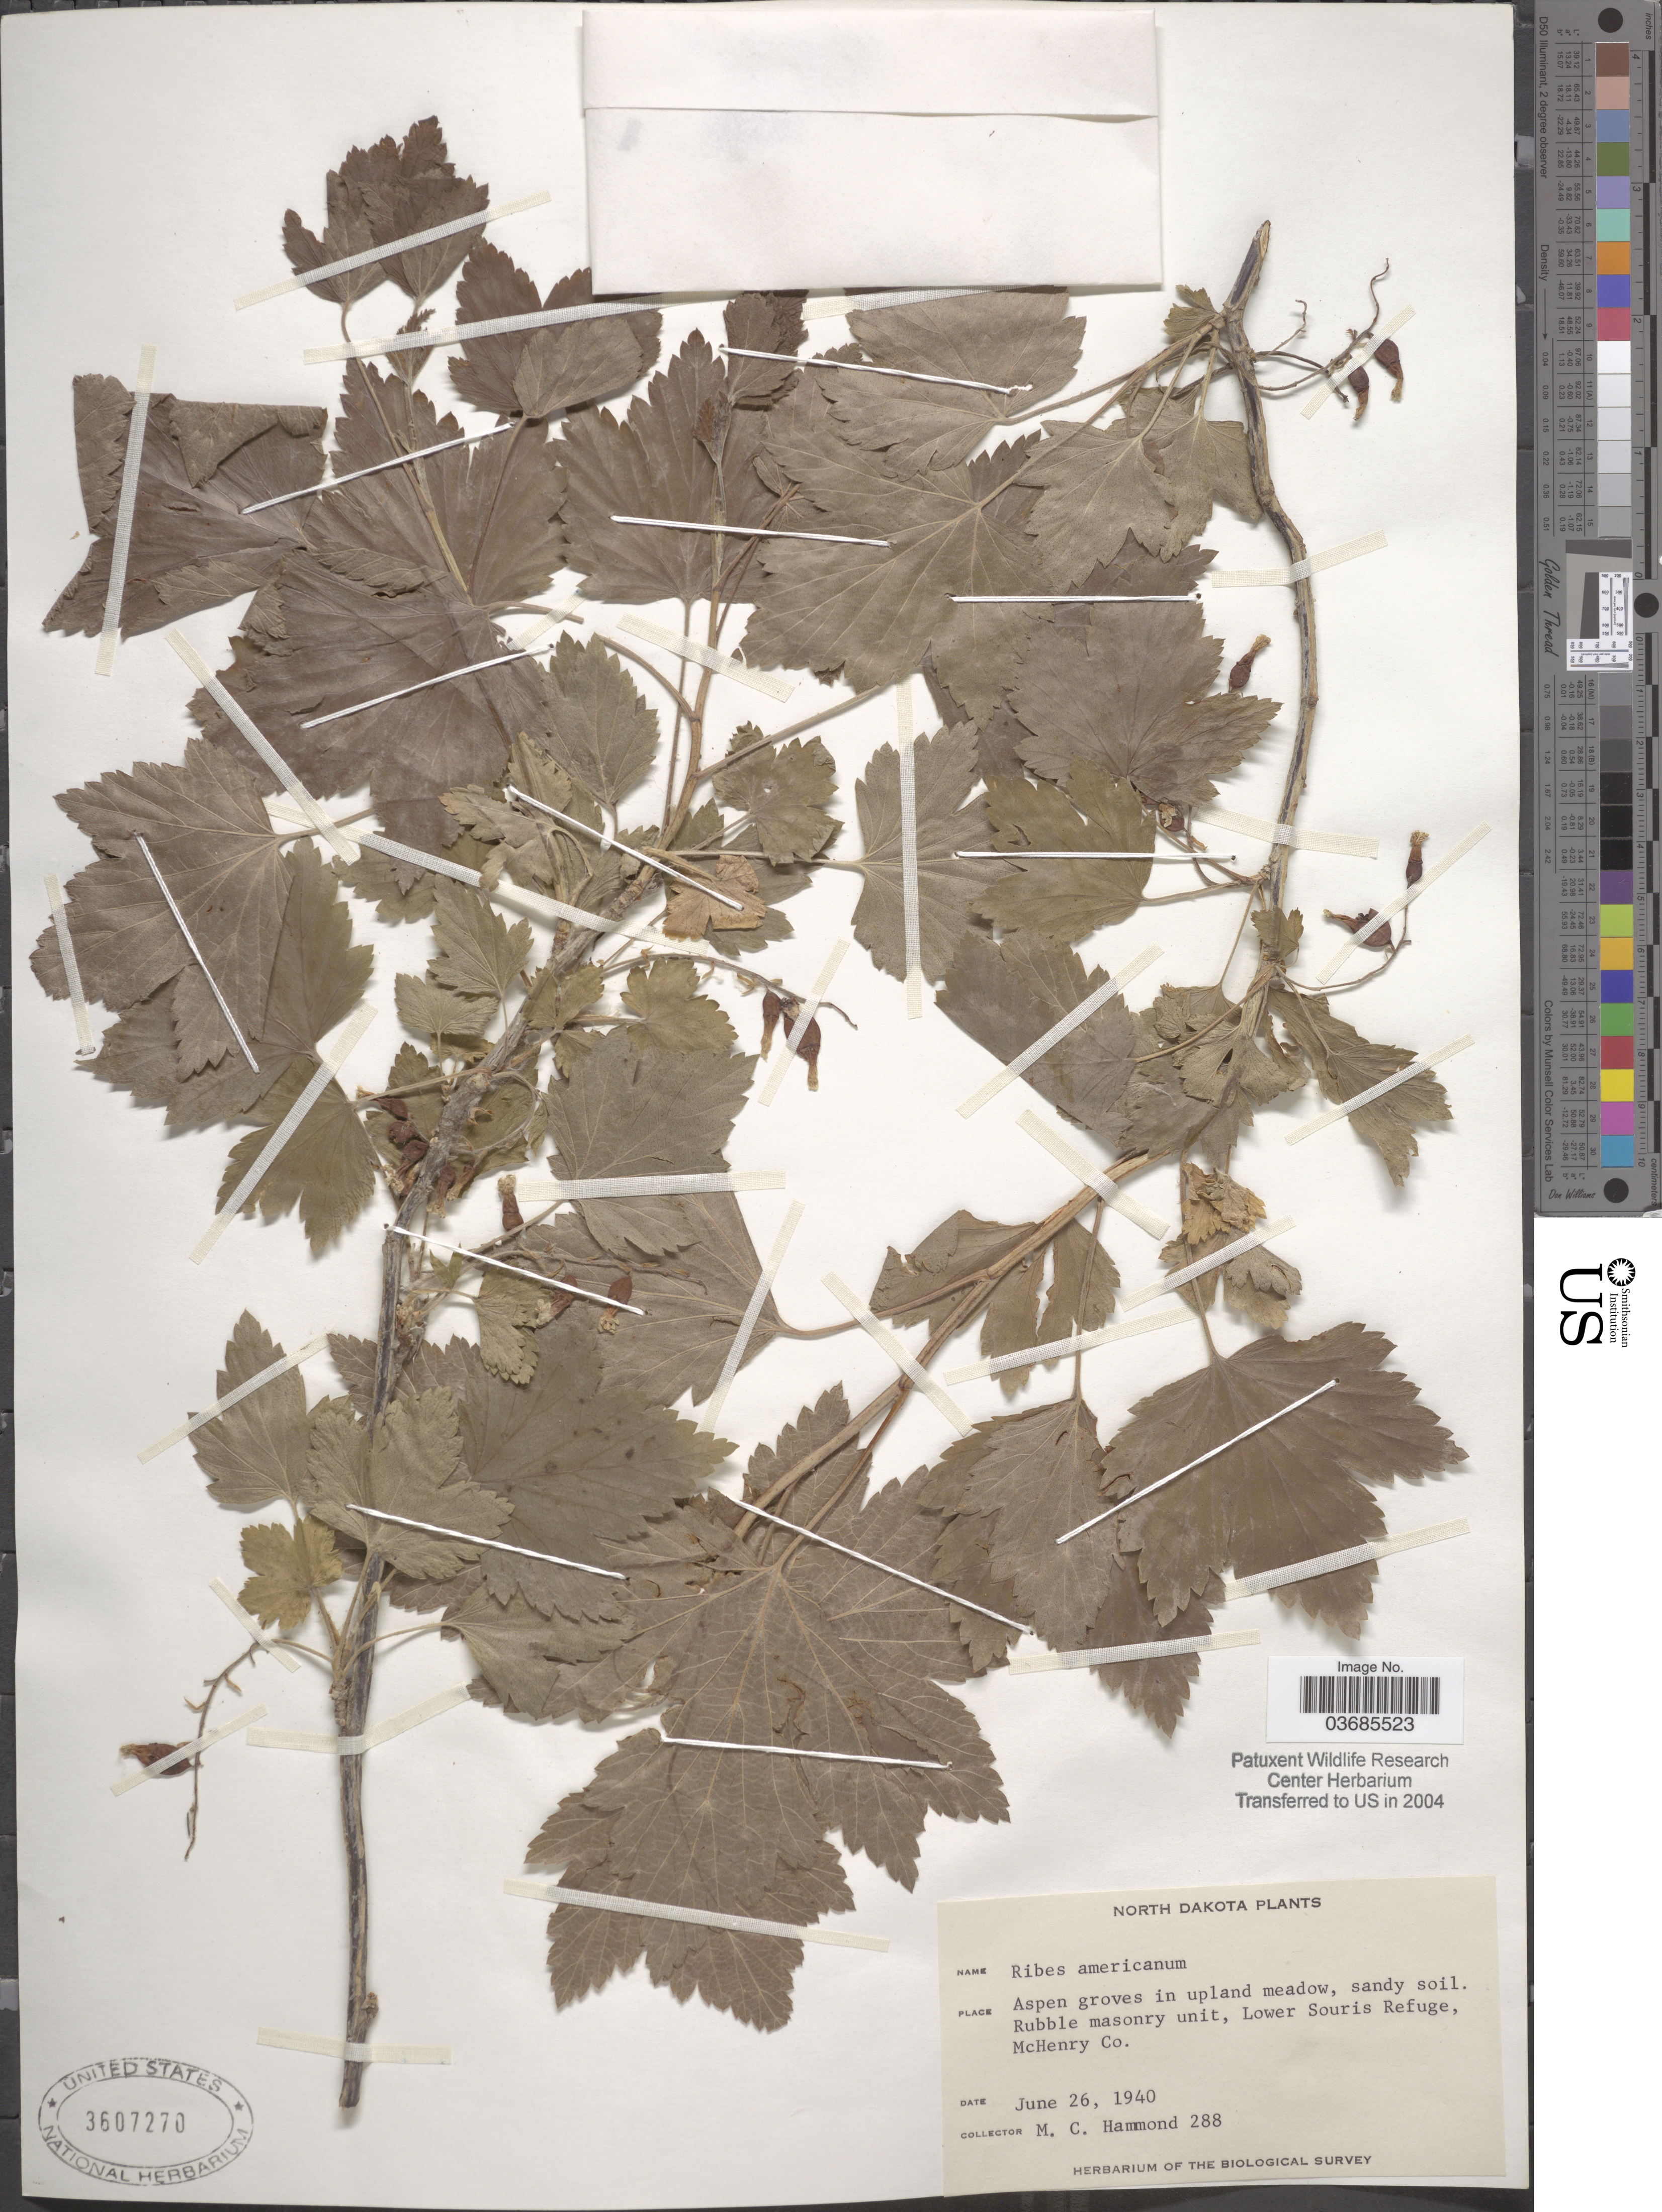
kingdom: Plantae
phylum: Tracheophyta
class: Magnoliopsida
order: Saxifragales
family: Grossulariaceae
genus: Ribes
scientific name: Ribes americanum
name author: Mill.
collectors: M. Hammond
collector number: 288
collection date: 1940-06-26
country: United States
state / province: North Dakota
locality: Aspen groves in upland meadow, sandy soil. Rubble masonry unit, Lower Souris Refuge, McHenry Co. Biological Survey.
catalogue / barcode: US 3607270